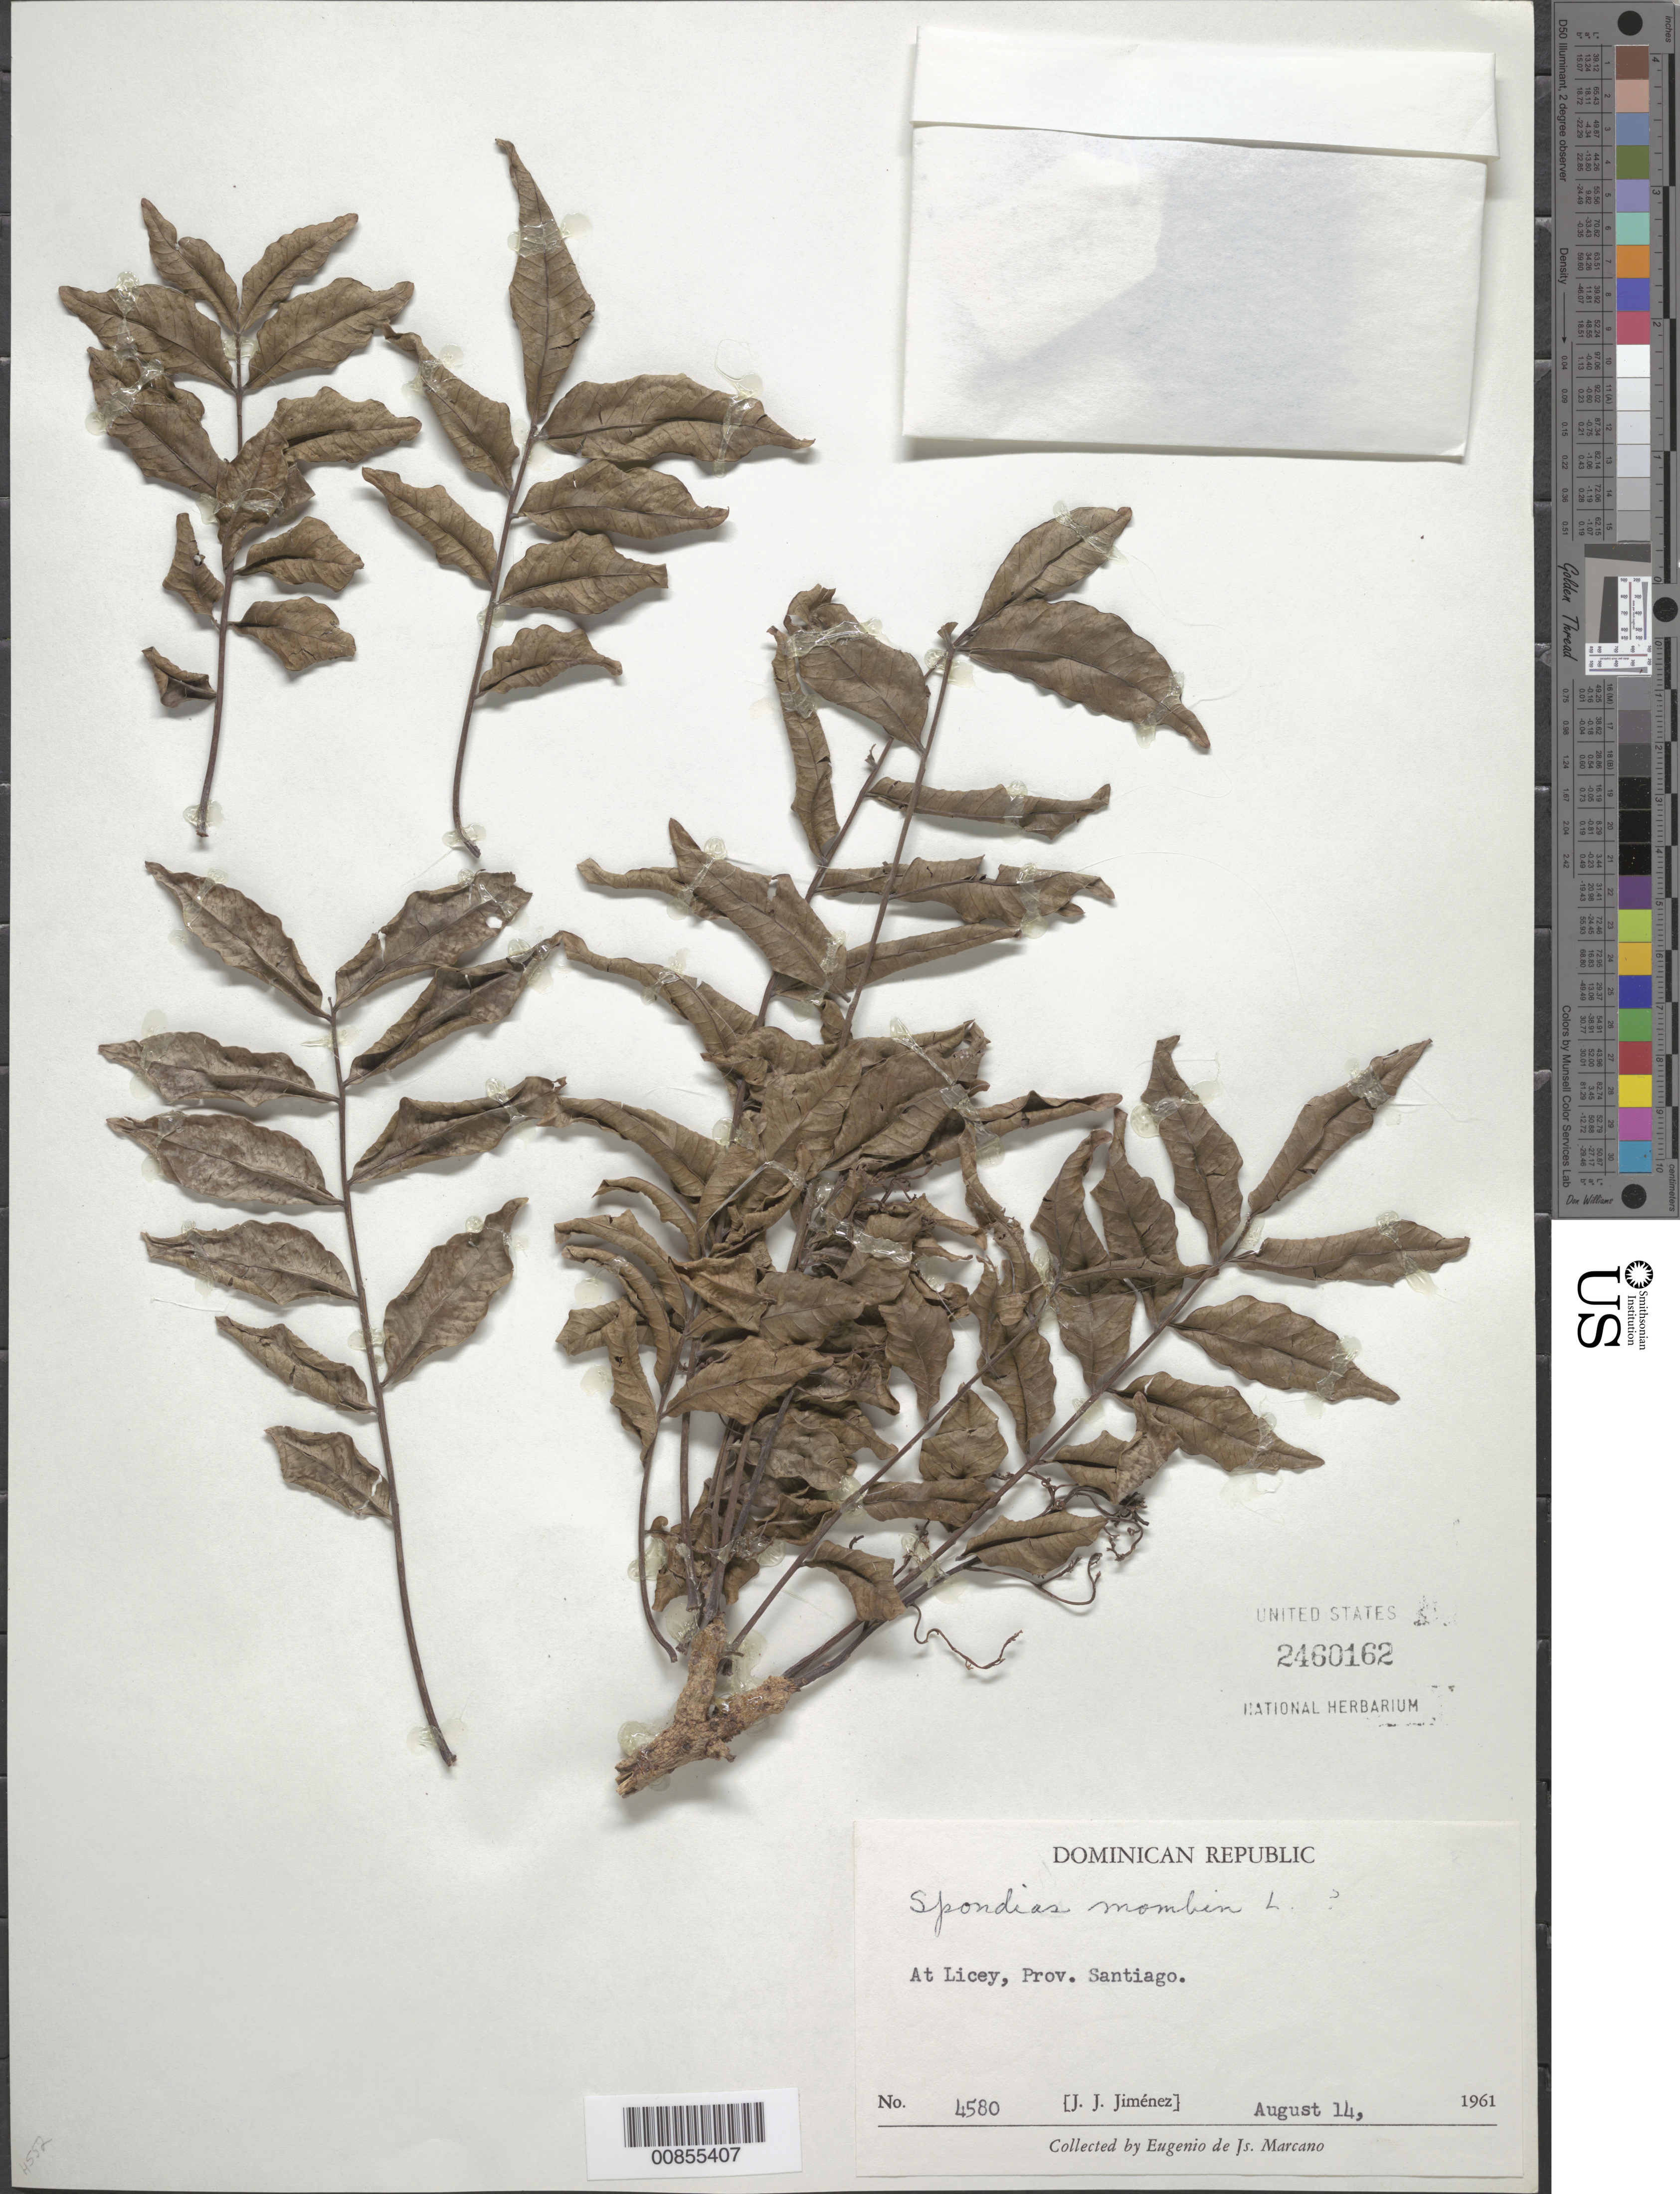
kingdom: Plantae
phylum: Tracheophyta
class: Magnoliopsida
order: Sapindales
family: Anacardiaceae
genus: Spondias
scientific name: Spondias mombin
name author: L.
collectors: E. J. Marcano F. & J. J. Jiménez Almonte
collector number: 4580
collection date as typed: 14 Aug 1961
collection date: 1961-08-14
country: Dominican Republic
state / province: Santiago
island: Hispaniola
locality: At Licey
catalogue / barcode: US 2460162